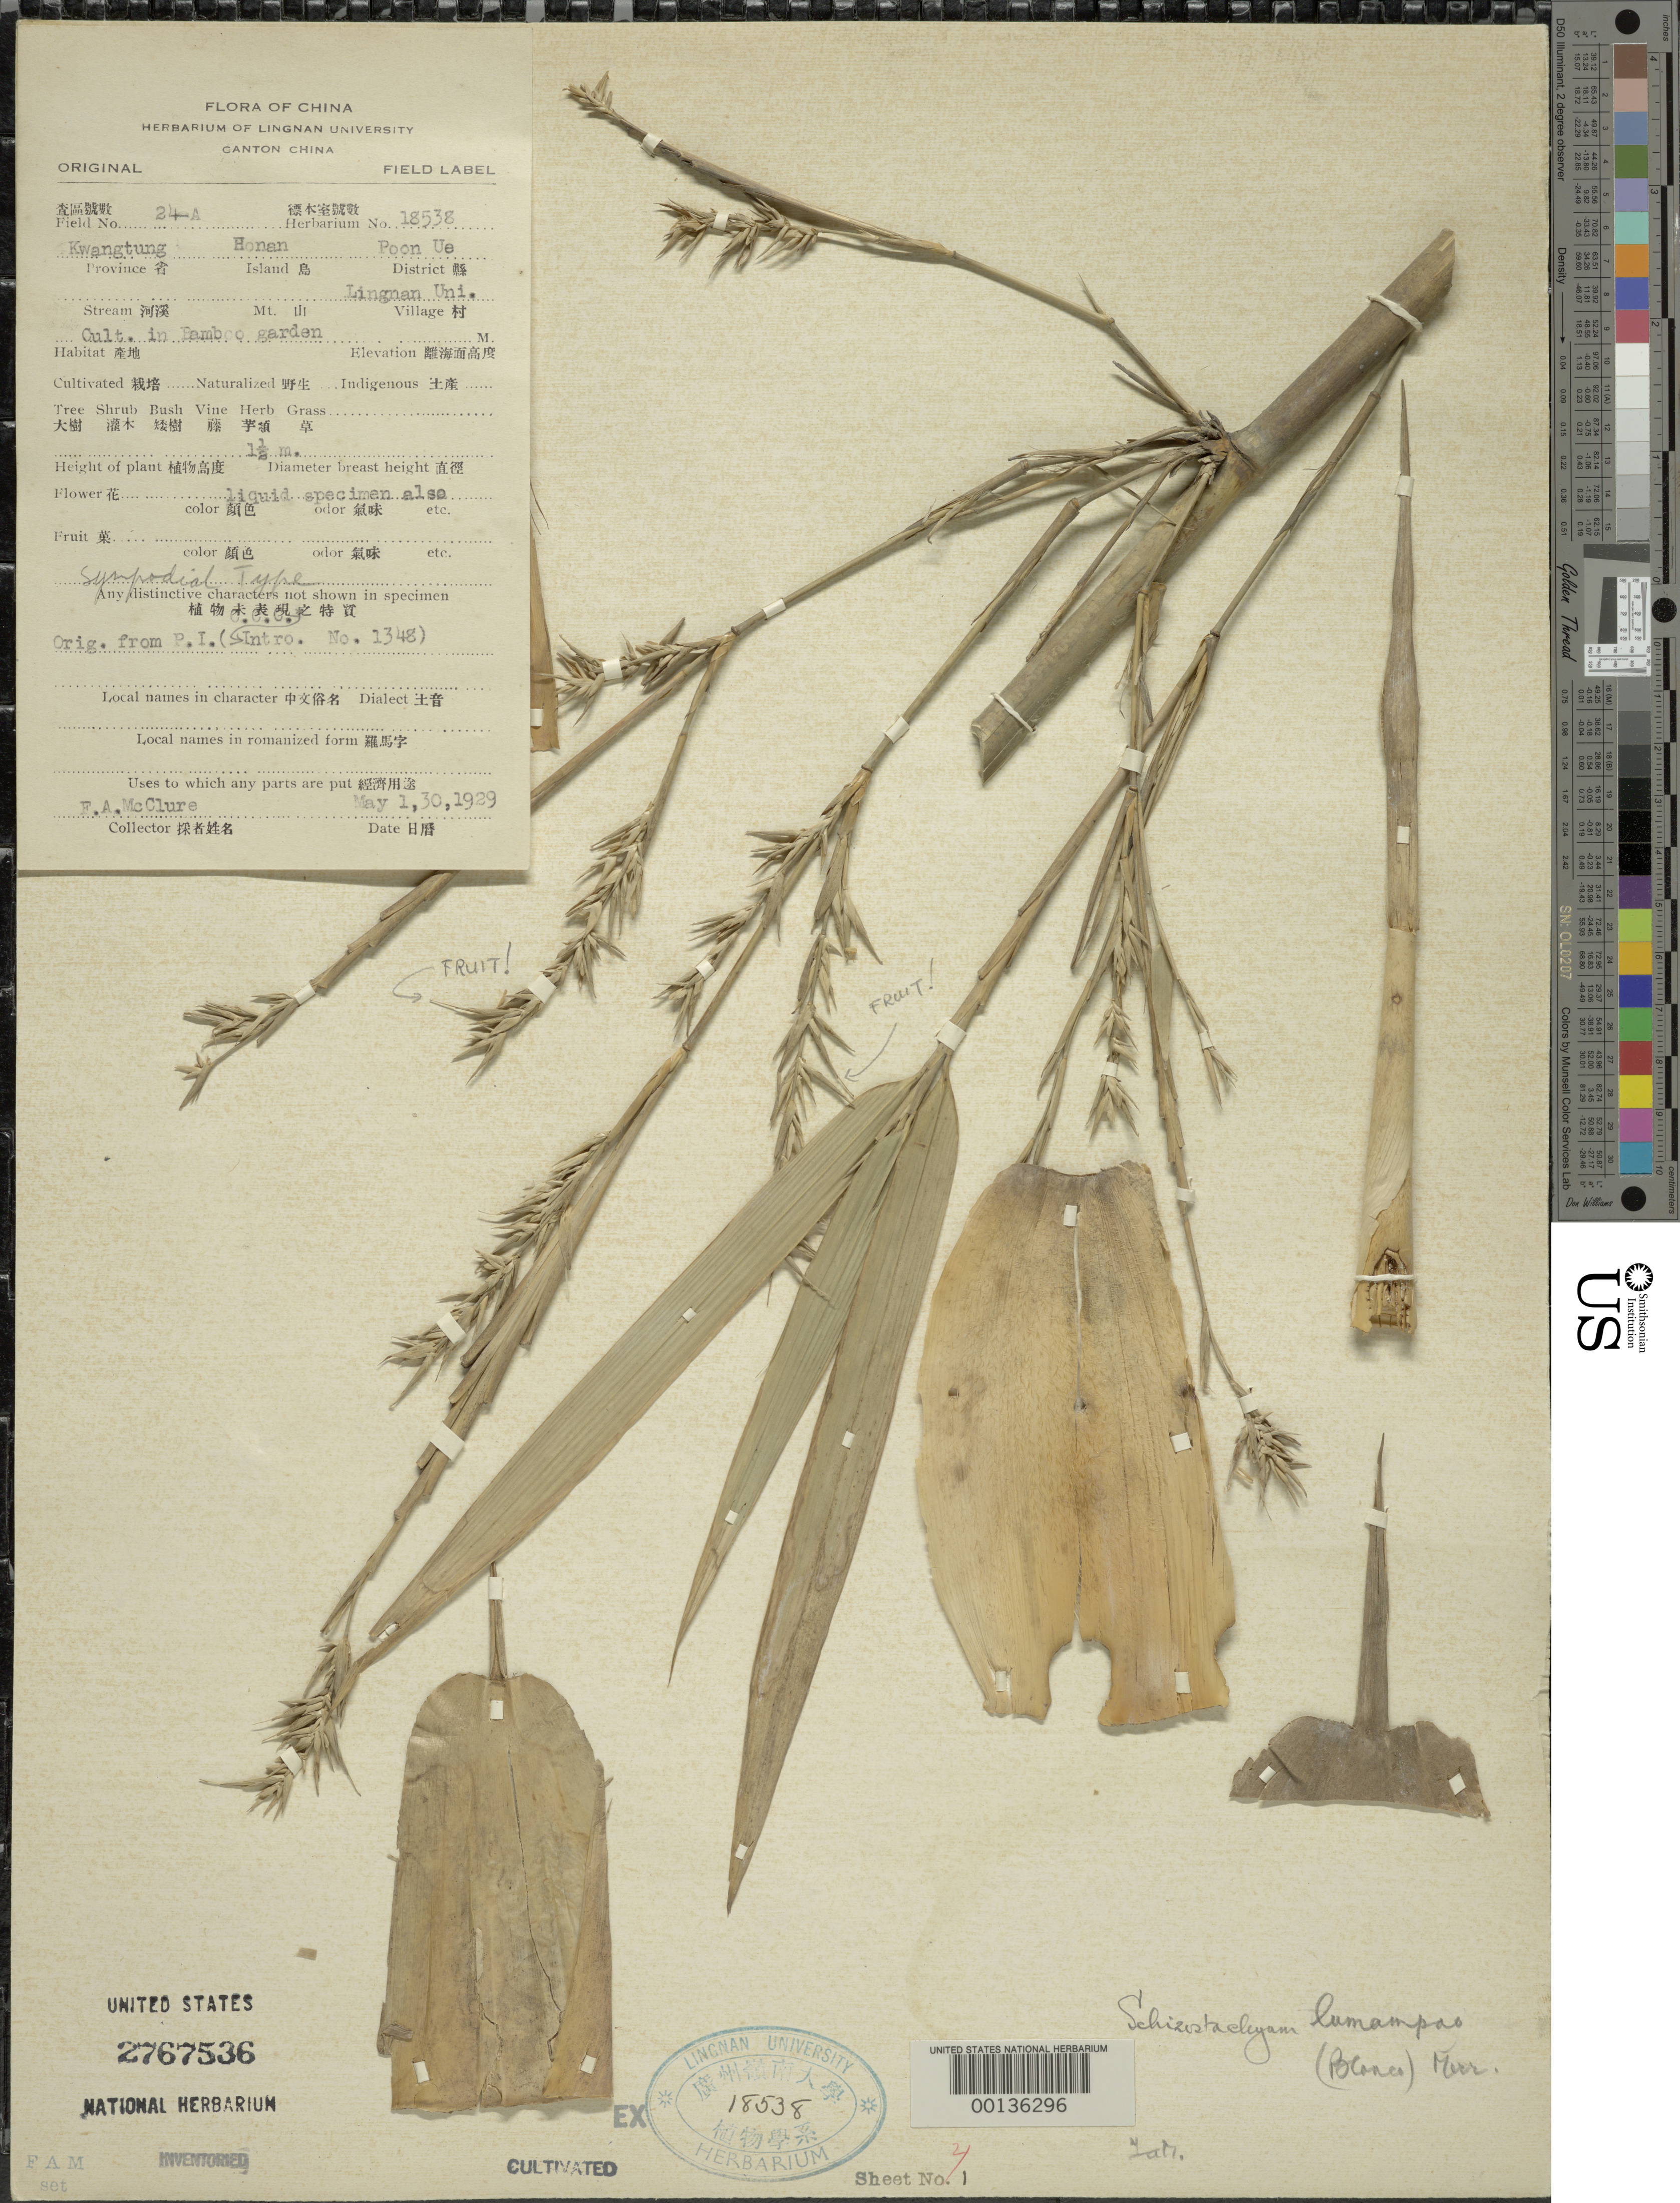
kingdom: Plantae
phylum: Tracheophyta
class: Liliopsida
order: Poales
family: Poaceae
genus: Schizostachyum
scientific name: Schizostachyum lumampao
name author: (Blanco) Merr.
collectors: F. A. McClure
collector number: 24 A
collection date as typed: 01 May 1929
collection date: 1929-05-01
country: China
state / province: Guangdong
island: Honan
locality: Honan, poon ye, bg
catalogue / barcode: US 2767536